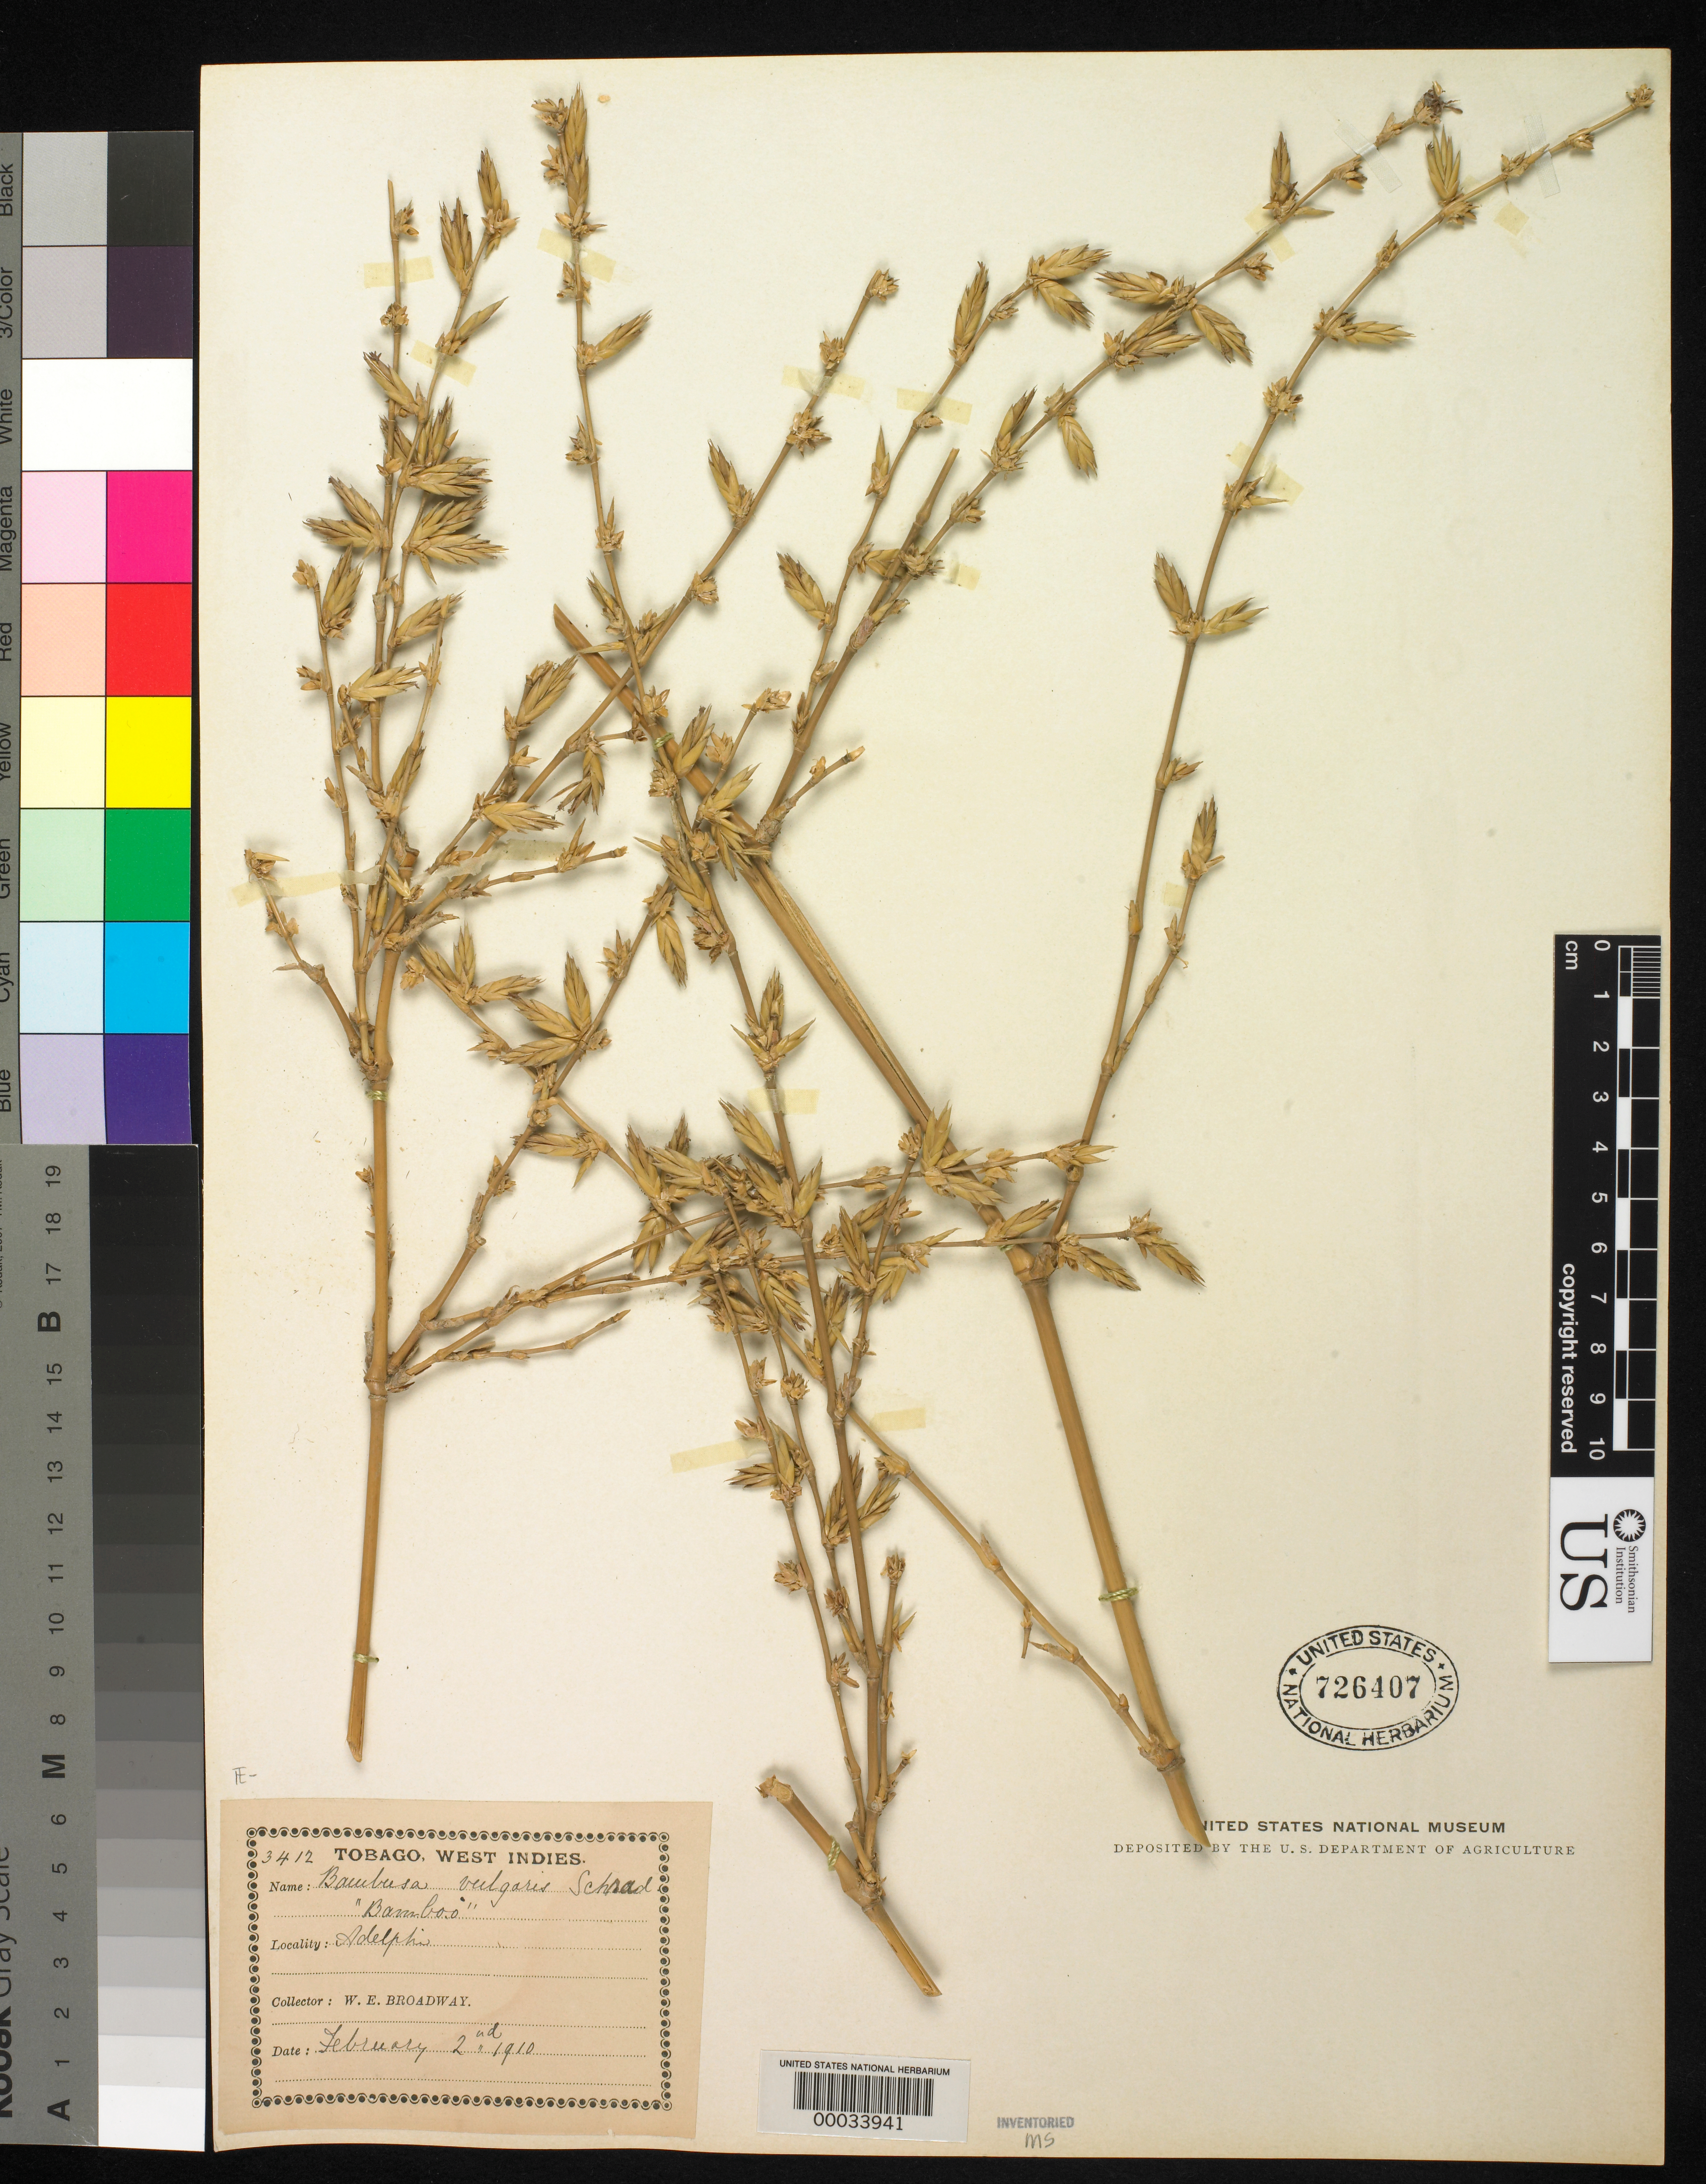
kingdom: Plantae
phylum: Tracheophyta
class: Liliopsida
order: Poales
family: Poaceae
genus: Bambusa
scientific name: Bambusa vulgaris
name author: Schrad. ex J.C. Wendl.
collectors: W. E. Broadway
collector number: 3412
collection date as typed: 02 Feb 1910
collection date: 1910-02-02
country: Trinidad and Tobago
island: Tobago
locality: Adelphi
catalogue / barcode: US 726407